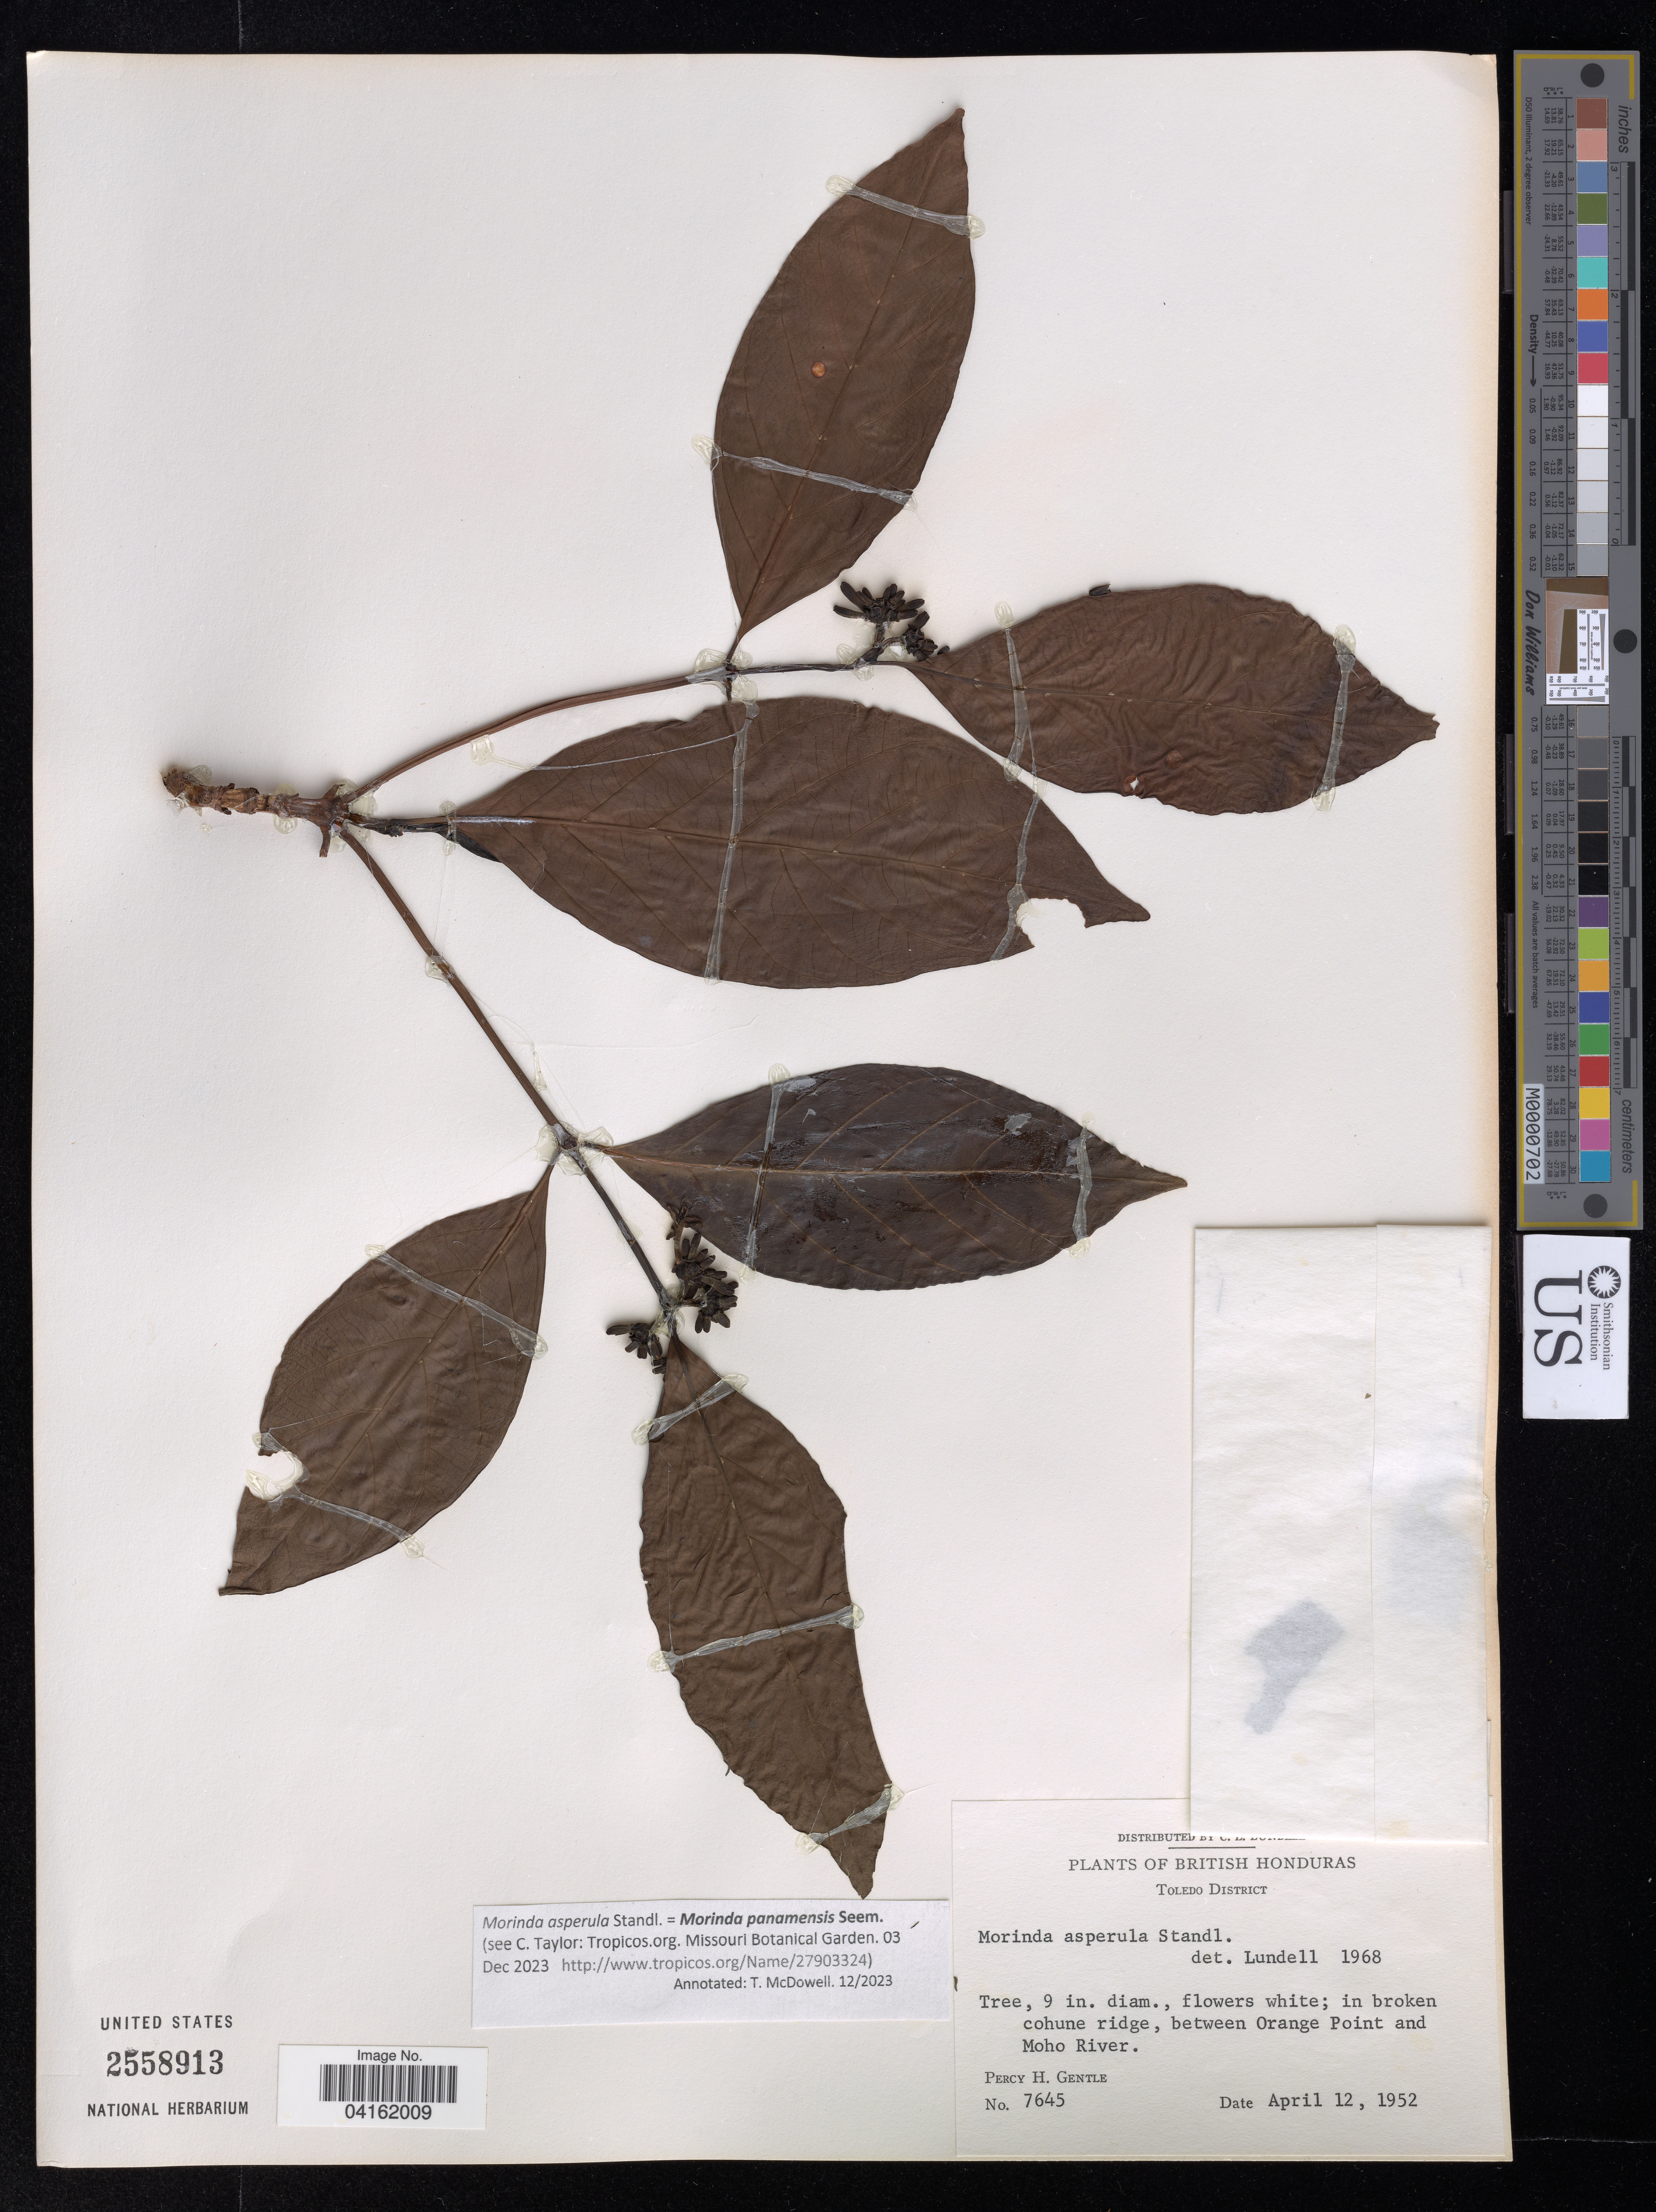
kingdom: Plantae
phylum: Tracheophyta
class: Magnoliopsida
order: Gentianales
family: Rubiaceae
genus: Morinda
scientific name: Morinda asperula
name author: Standl.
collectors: P. H. Gentle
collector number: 7645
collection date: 1952-04-12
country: Belize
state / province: Toledo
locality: British Honduras. Toledo District. In broken cohune ridge, between Orange Point and Moho River.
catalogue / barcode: US 2558913